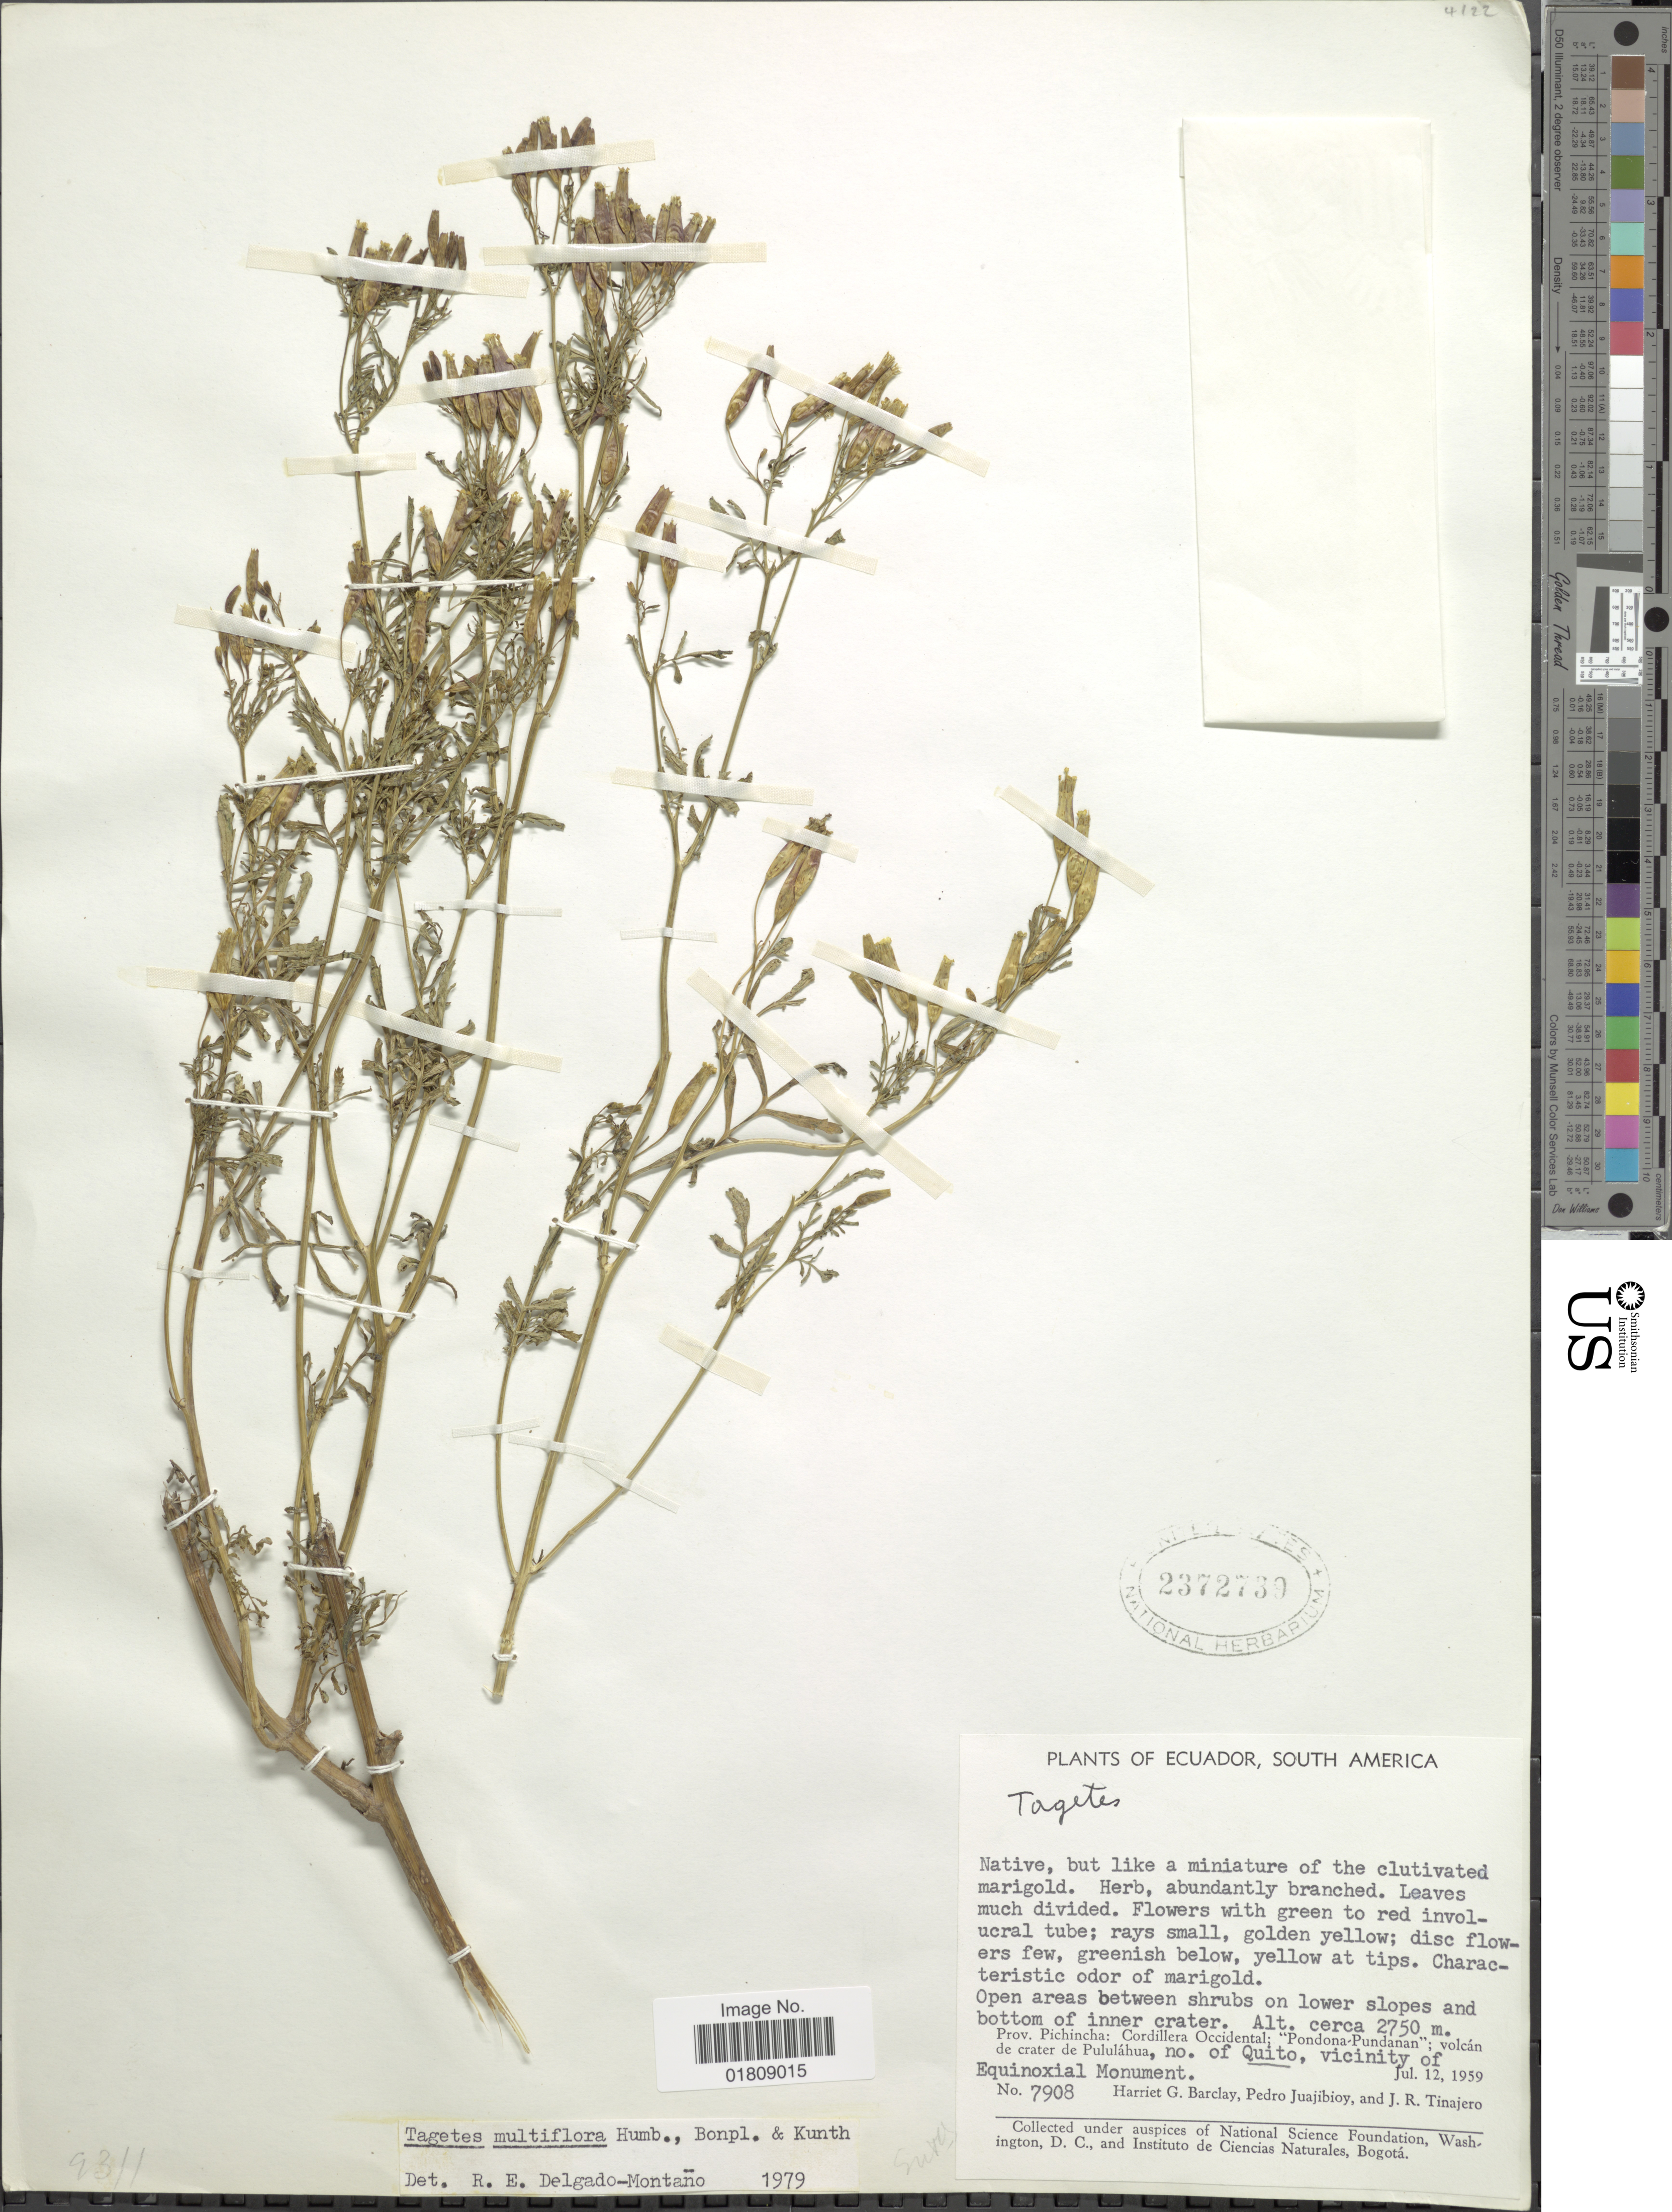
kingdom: Plantae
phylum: Tracheophyta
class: Magnoliopsida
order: Asterales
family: Asteraceae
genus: Tagetes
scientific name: Tagetes multiflora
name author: Kunth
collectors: H. G. Barclay, P. Juajibioy & J. Tinajero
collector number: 7908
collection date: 1959-07-12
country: Ecuador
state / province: Pichincha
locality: South America, Cordillera Occidental, Pondona-Pundanan, volcan de crater de Pululahua, no. of Quito, vicinity of Equinoxial Monument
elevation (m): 2750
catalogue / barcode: US 2372739